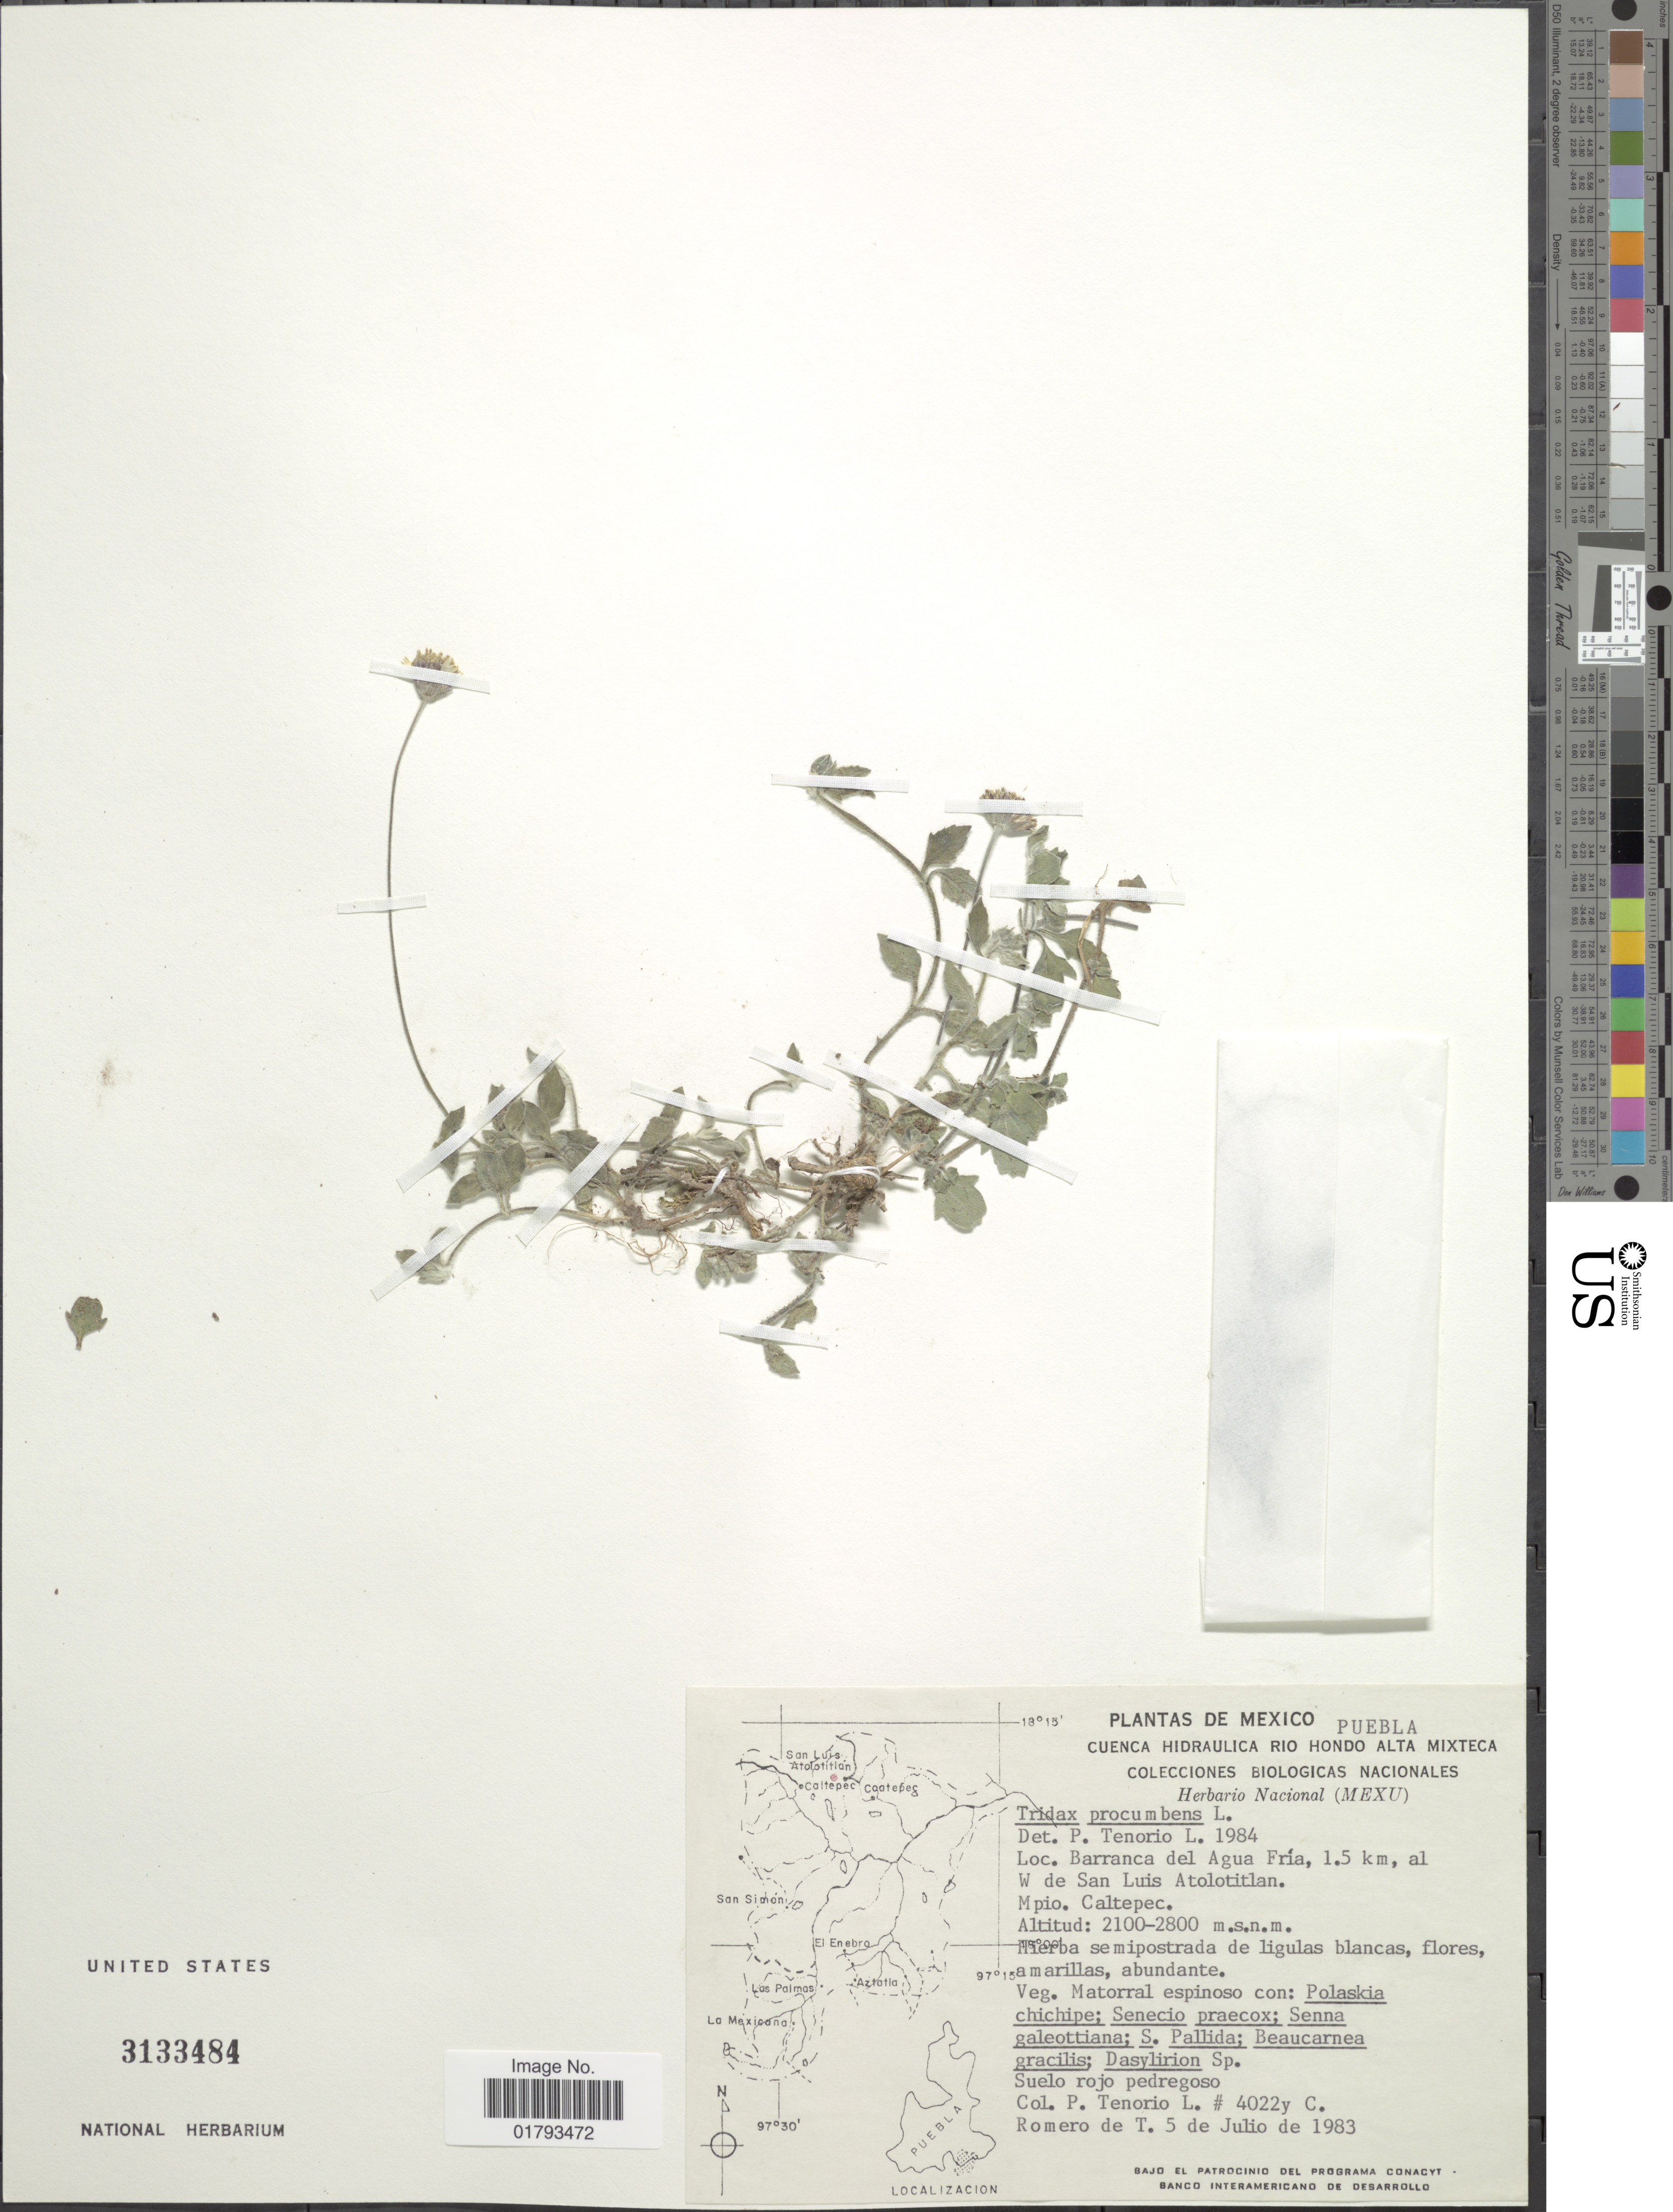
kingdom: Plantae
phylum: Tracheophyta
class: Magnoliopsida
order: Asterales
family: Asteraceae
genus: Tridax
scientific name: Tridax procumbens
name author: L.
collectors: P. Tenorio L. & C. Romero de T.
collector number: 4022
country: Mexico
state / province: Puebla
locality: Puebla. Barranca del Agua Fria, 1.5 km. Al W de San Luis Atolotitlan. Mpio. Caltepec.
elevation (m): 2100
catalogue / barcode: US 3133484